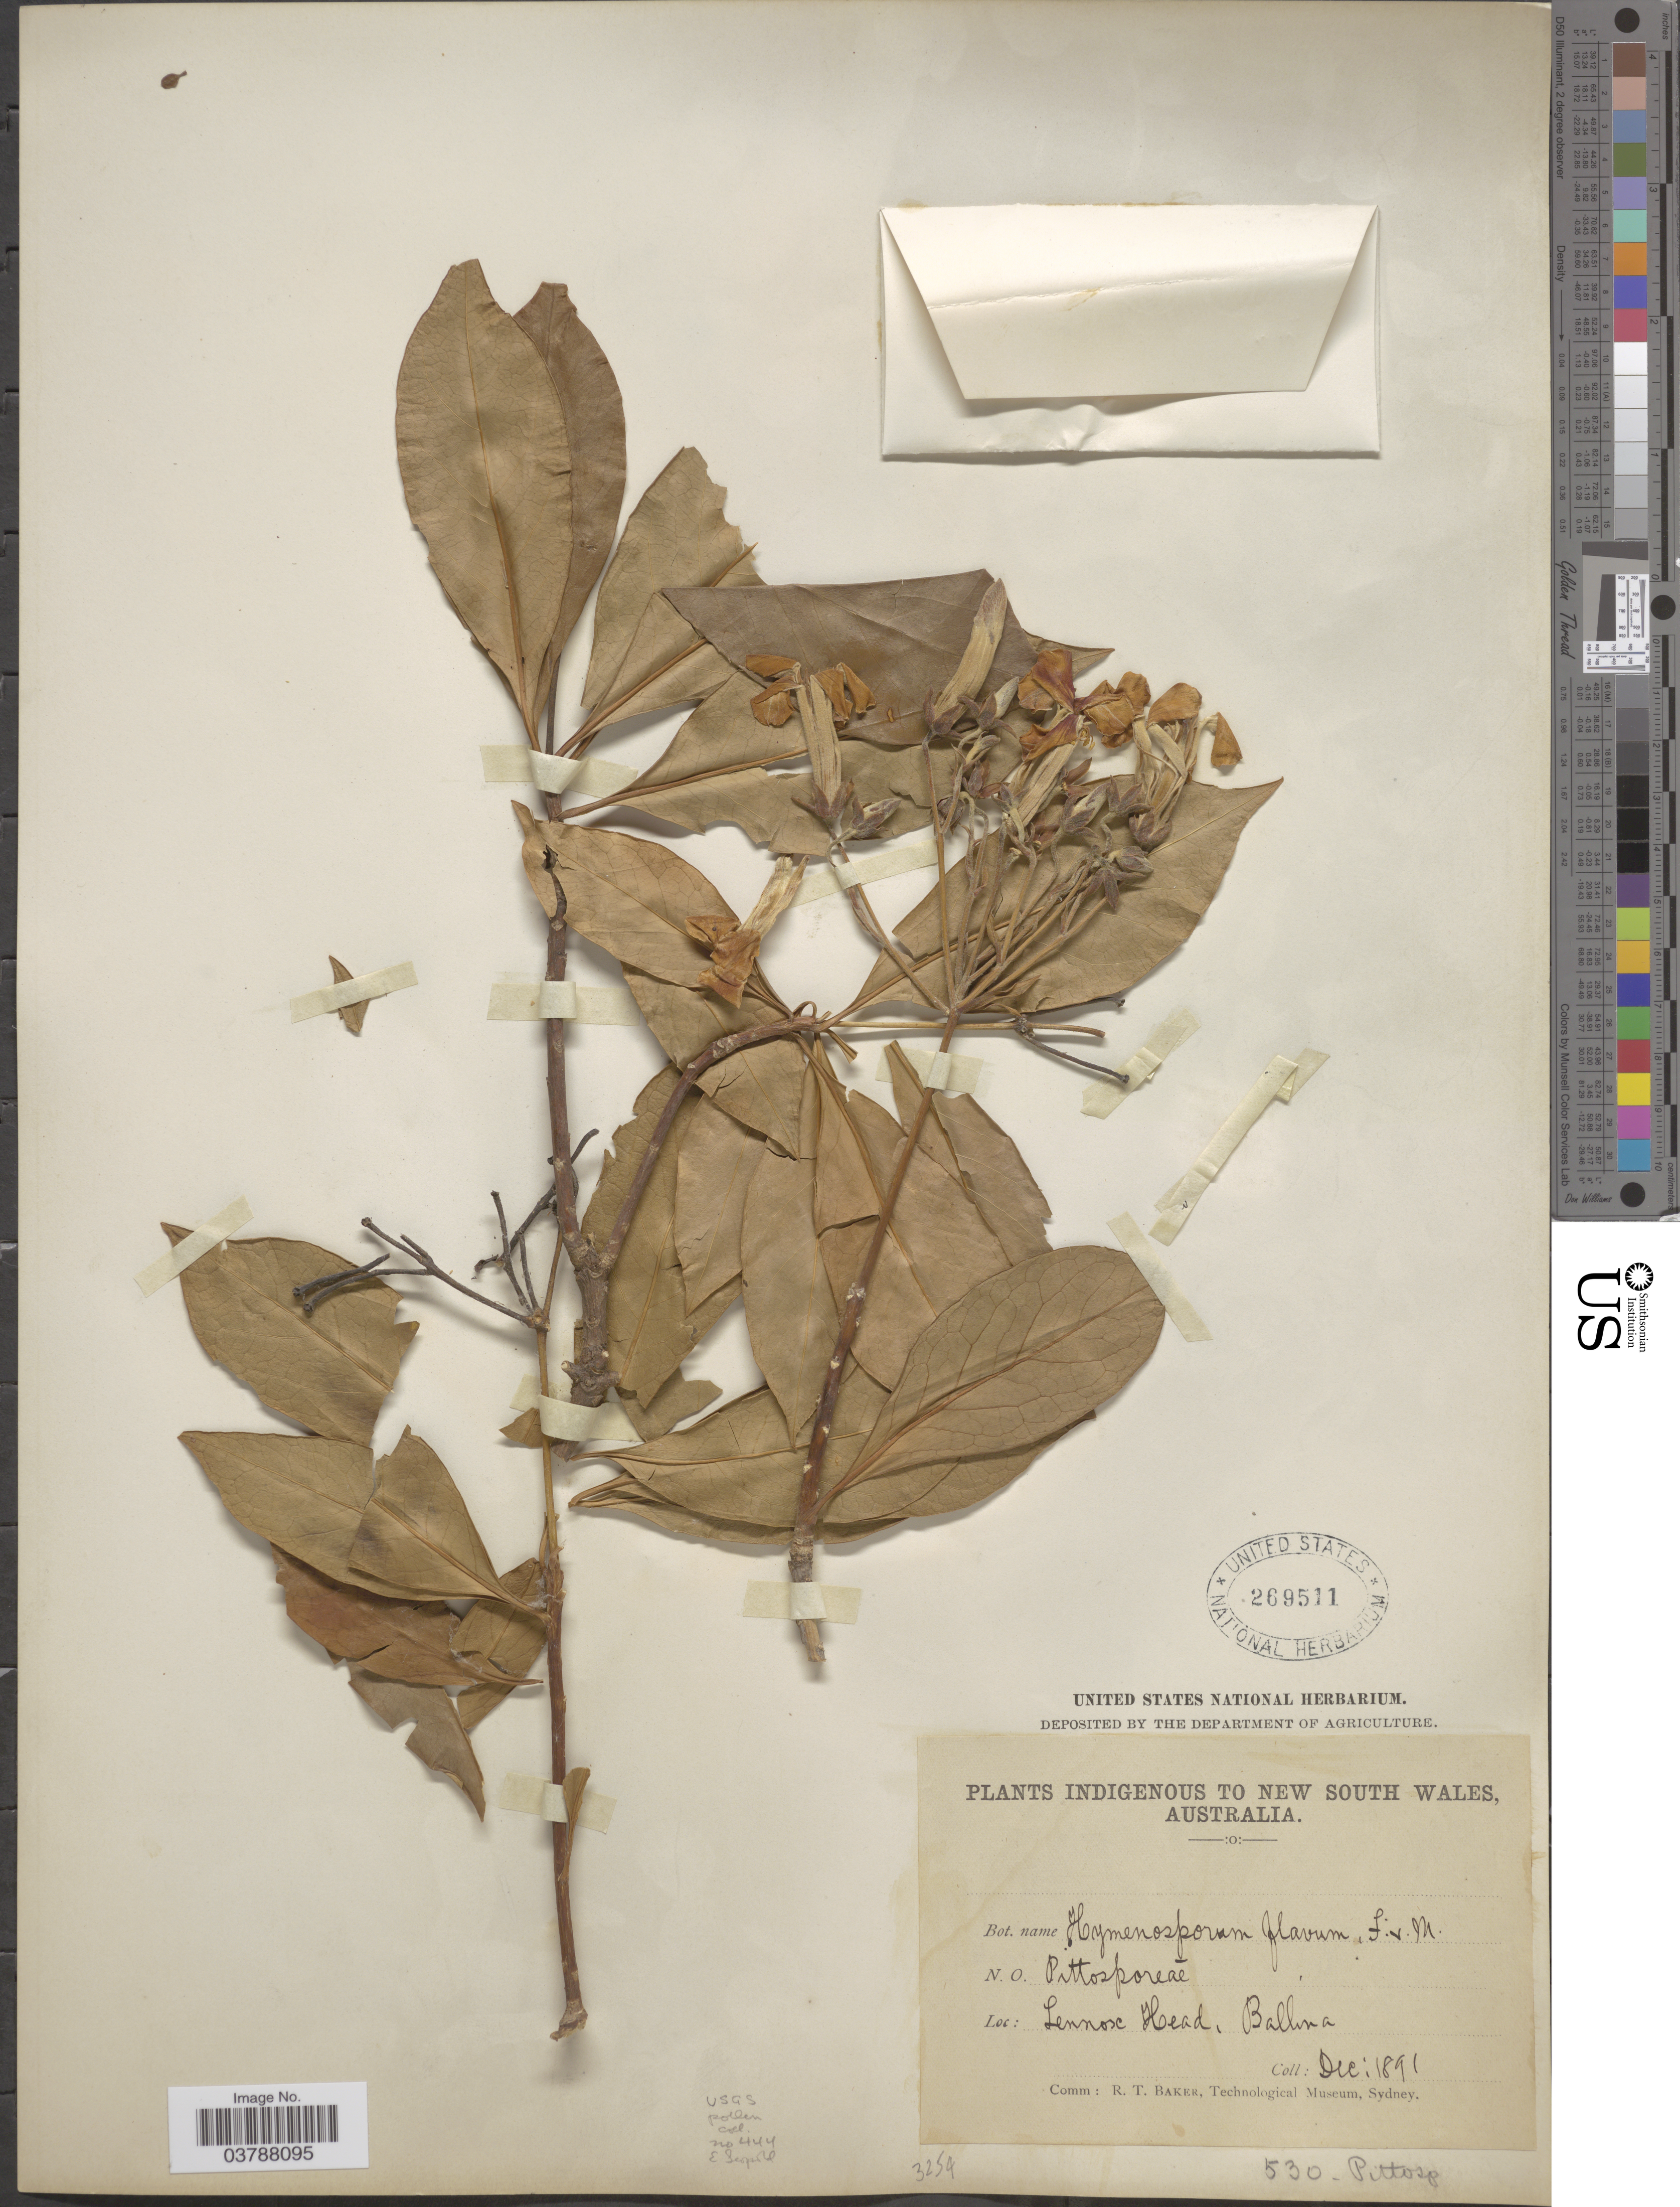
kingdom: Plantae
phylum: Tracheophyta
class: Magnoliopsida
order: Apiales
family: Pittosporaceae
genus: Hymenosporum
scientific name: Hymenosporum flavum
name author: (Hook.) F. Muell.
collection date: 1891-12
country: Australia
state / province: New South Wales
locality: Lennox Head, Ballina.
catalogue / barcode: US 269511